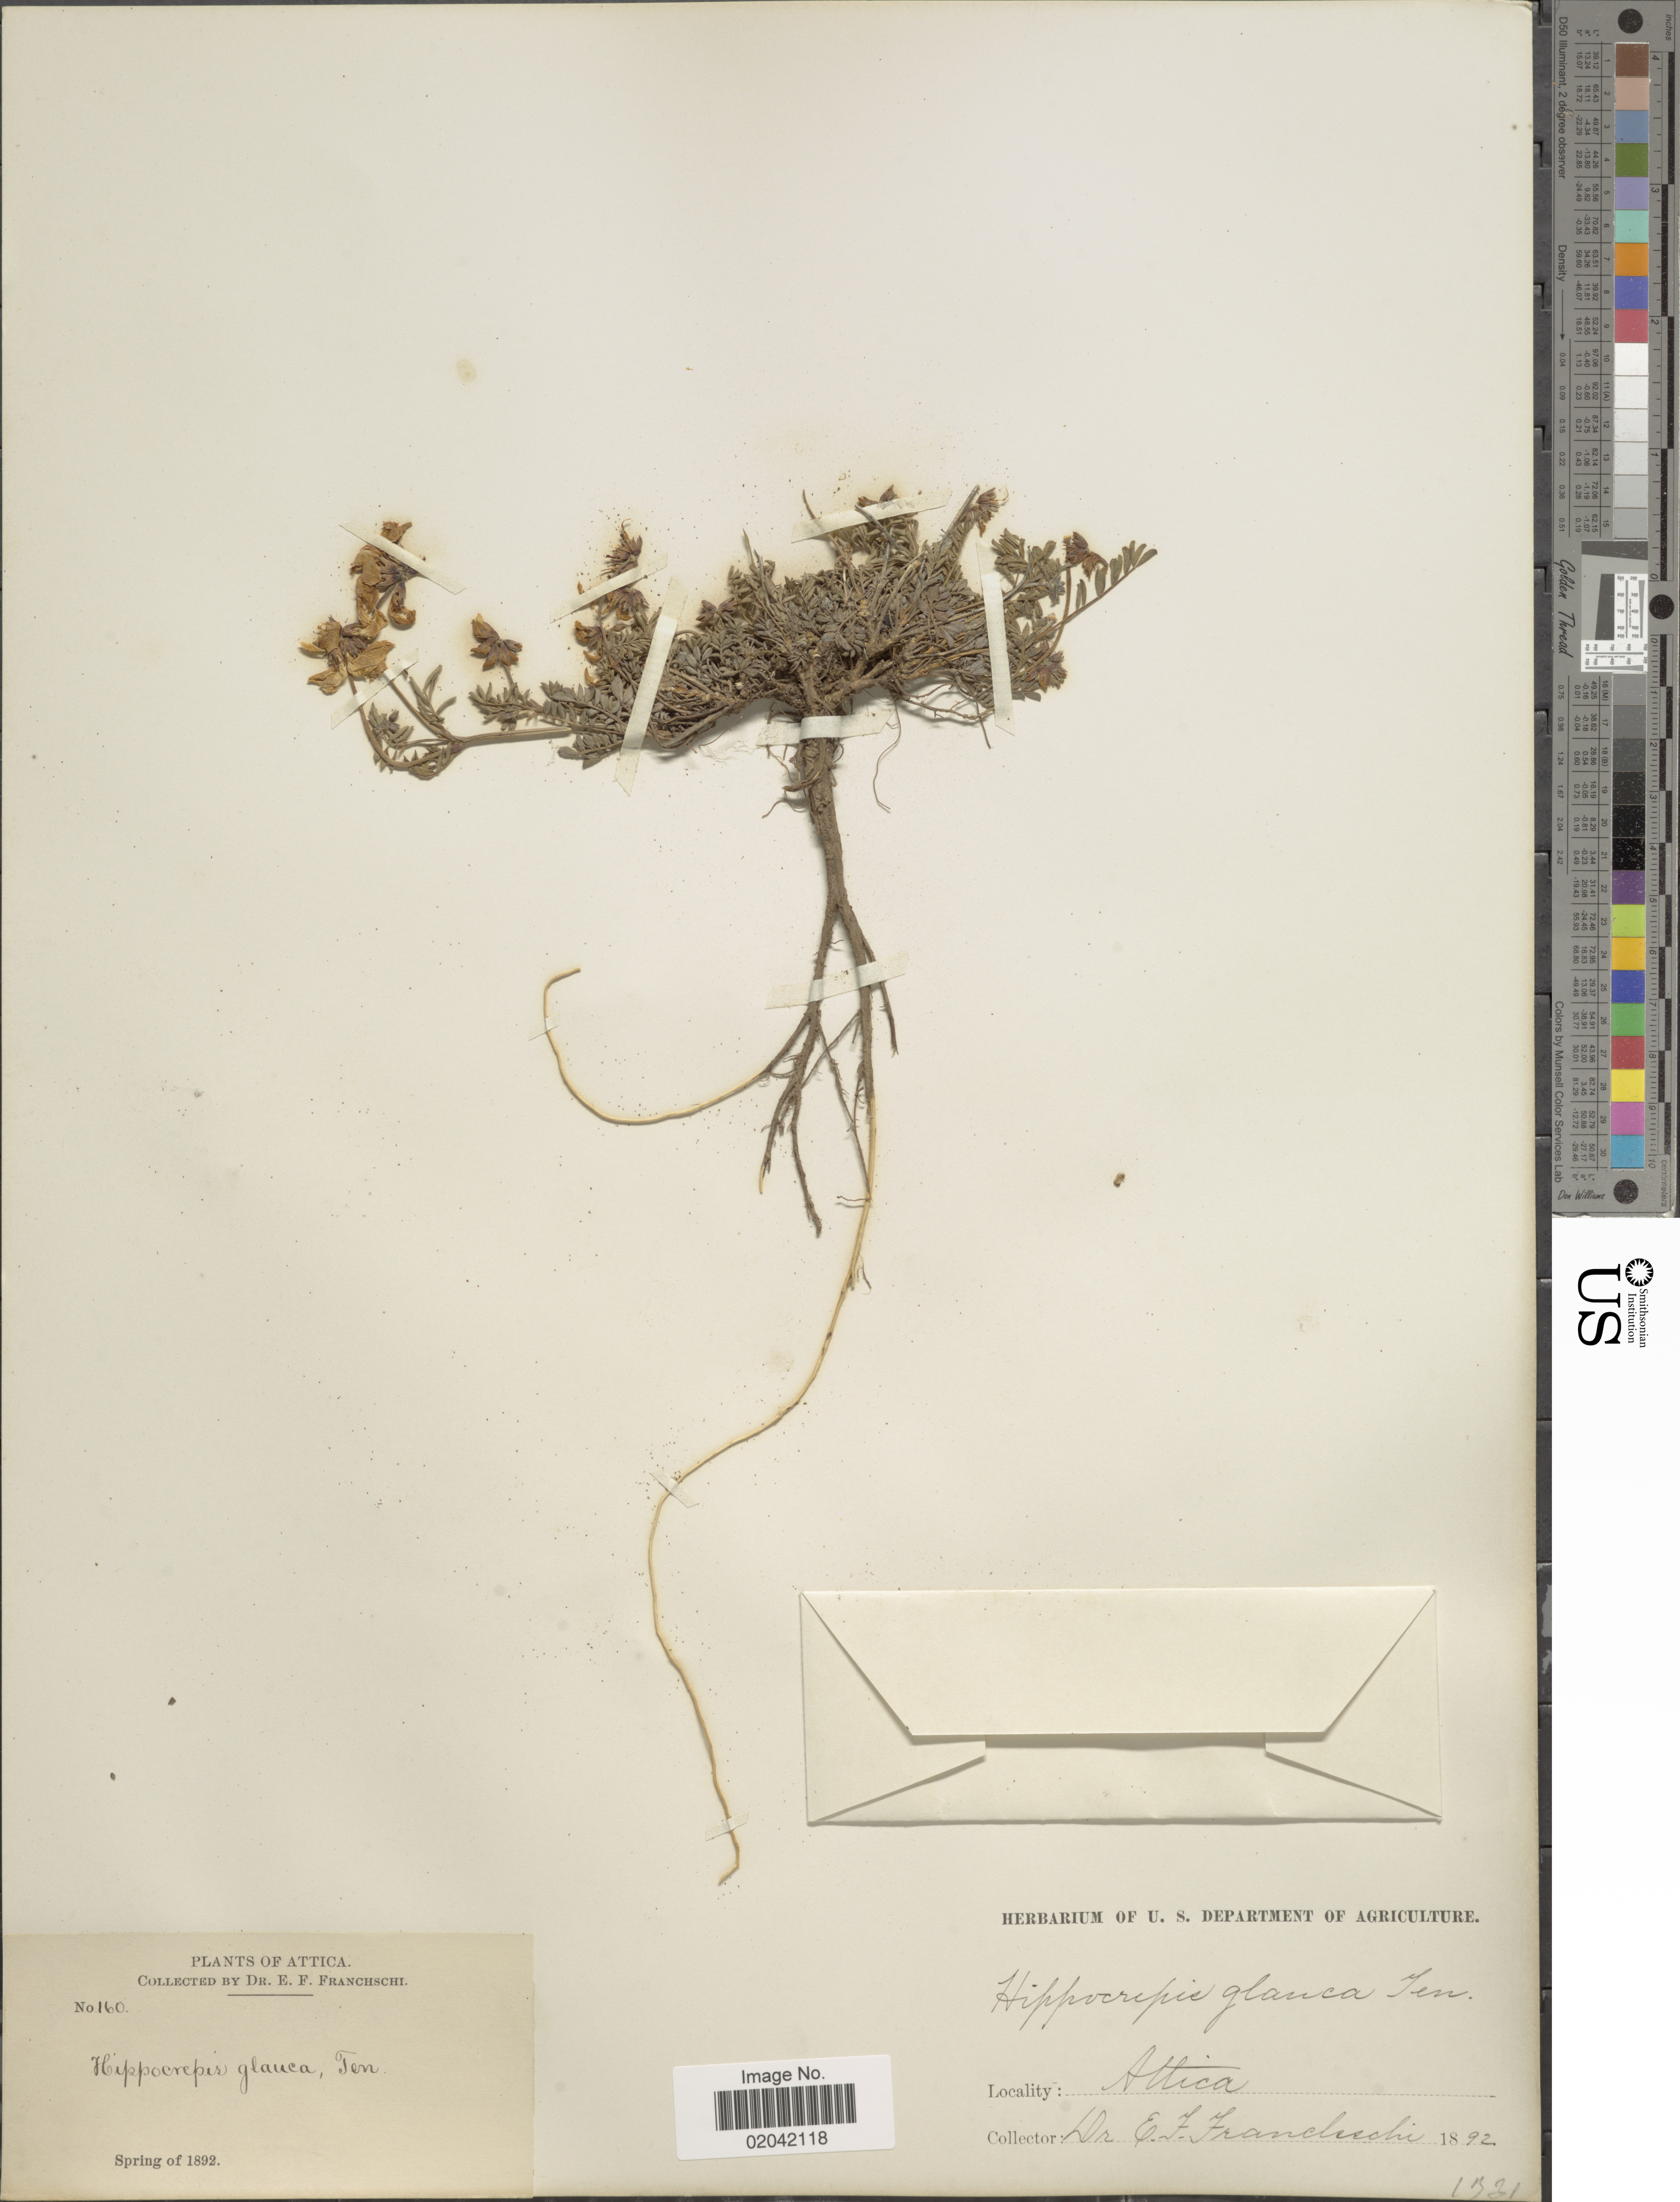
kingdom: Plantae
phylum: Tracheophyta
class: Magnoliopsida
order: Fabales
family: Fabaceae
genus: Hippocrepis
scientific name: Hippocrepis glauca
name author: Ten.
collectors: E. Franchschi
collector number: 160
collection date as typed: sprig of 1892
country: Greece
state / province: Attica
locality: Attica